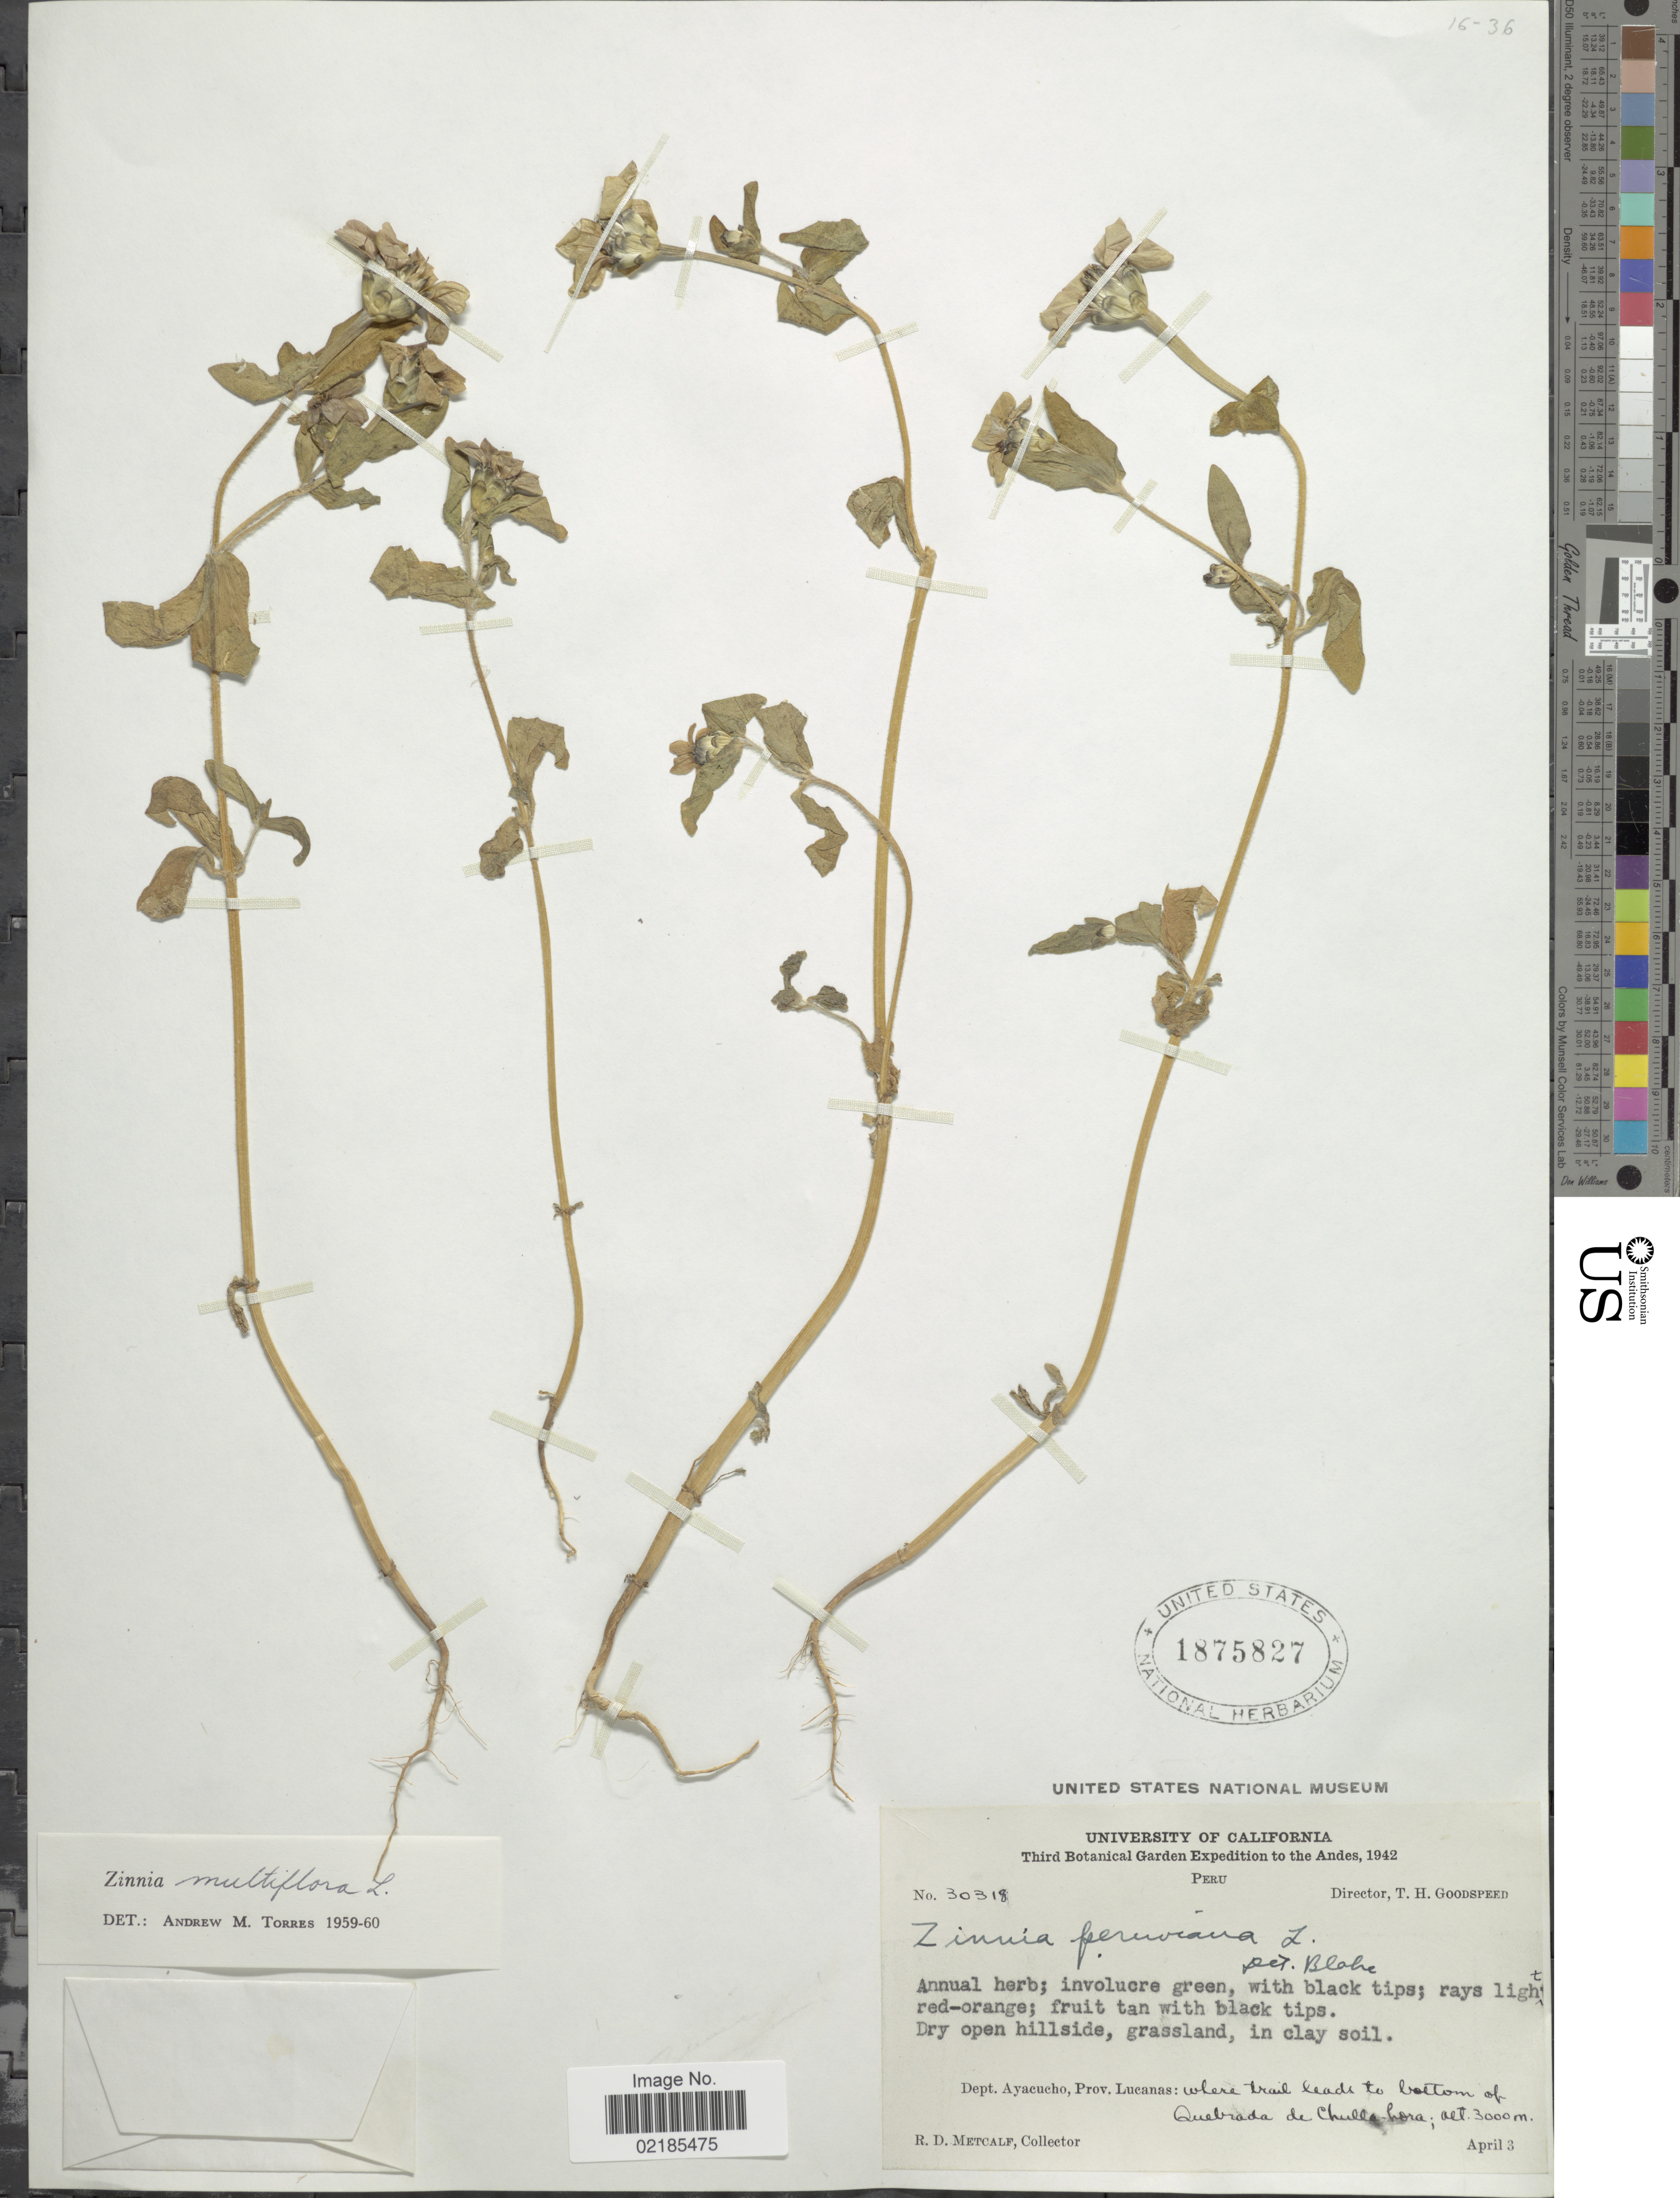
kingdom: Plantae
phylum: Tracheophyta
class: Magnoliopsida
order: Asterales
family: Asteraceae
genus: Zinnia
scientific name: Zinnia multiflora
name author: L.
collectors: R. D. Metcalf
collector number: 30318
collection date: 1942-04-03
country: Peru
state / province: Ayacucho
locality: Andes, Prov. Lucanas, where the trail leads to bottom of Quebrada de Chulla-hora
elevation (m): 3000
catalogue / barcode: US 1875827